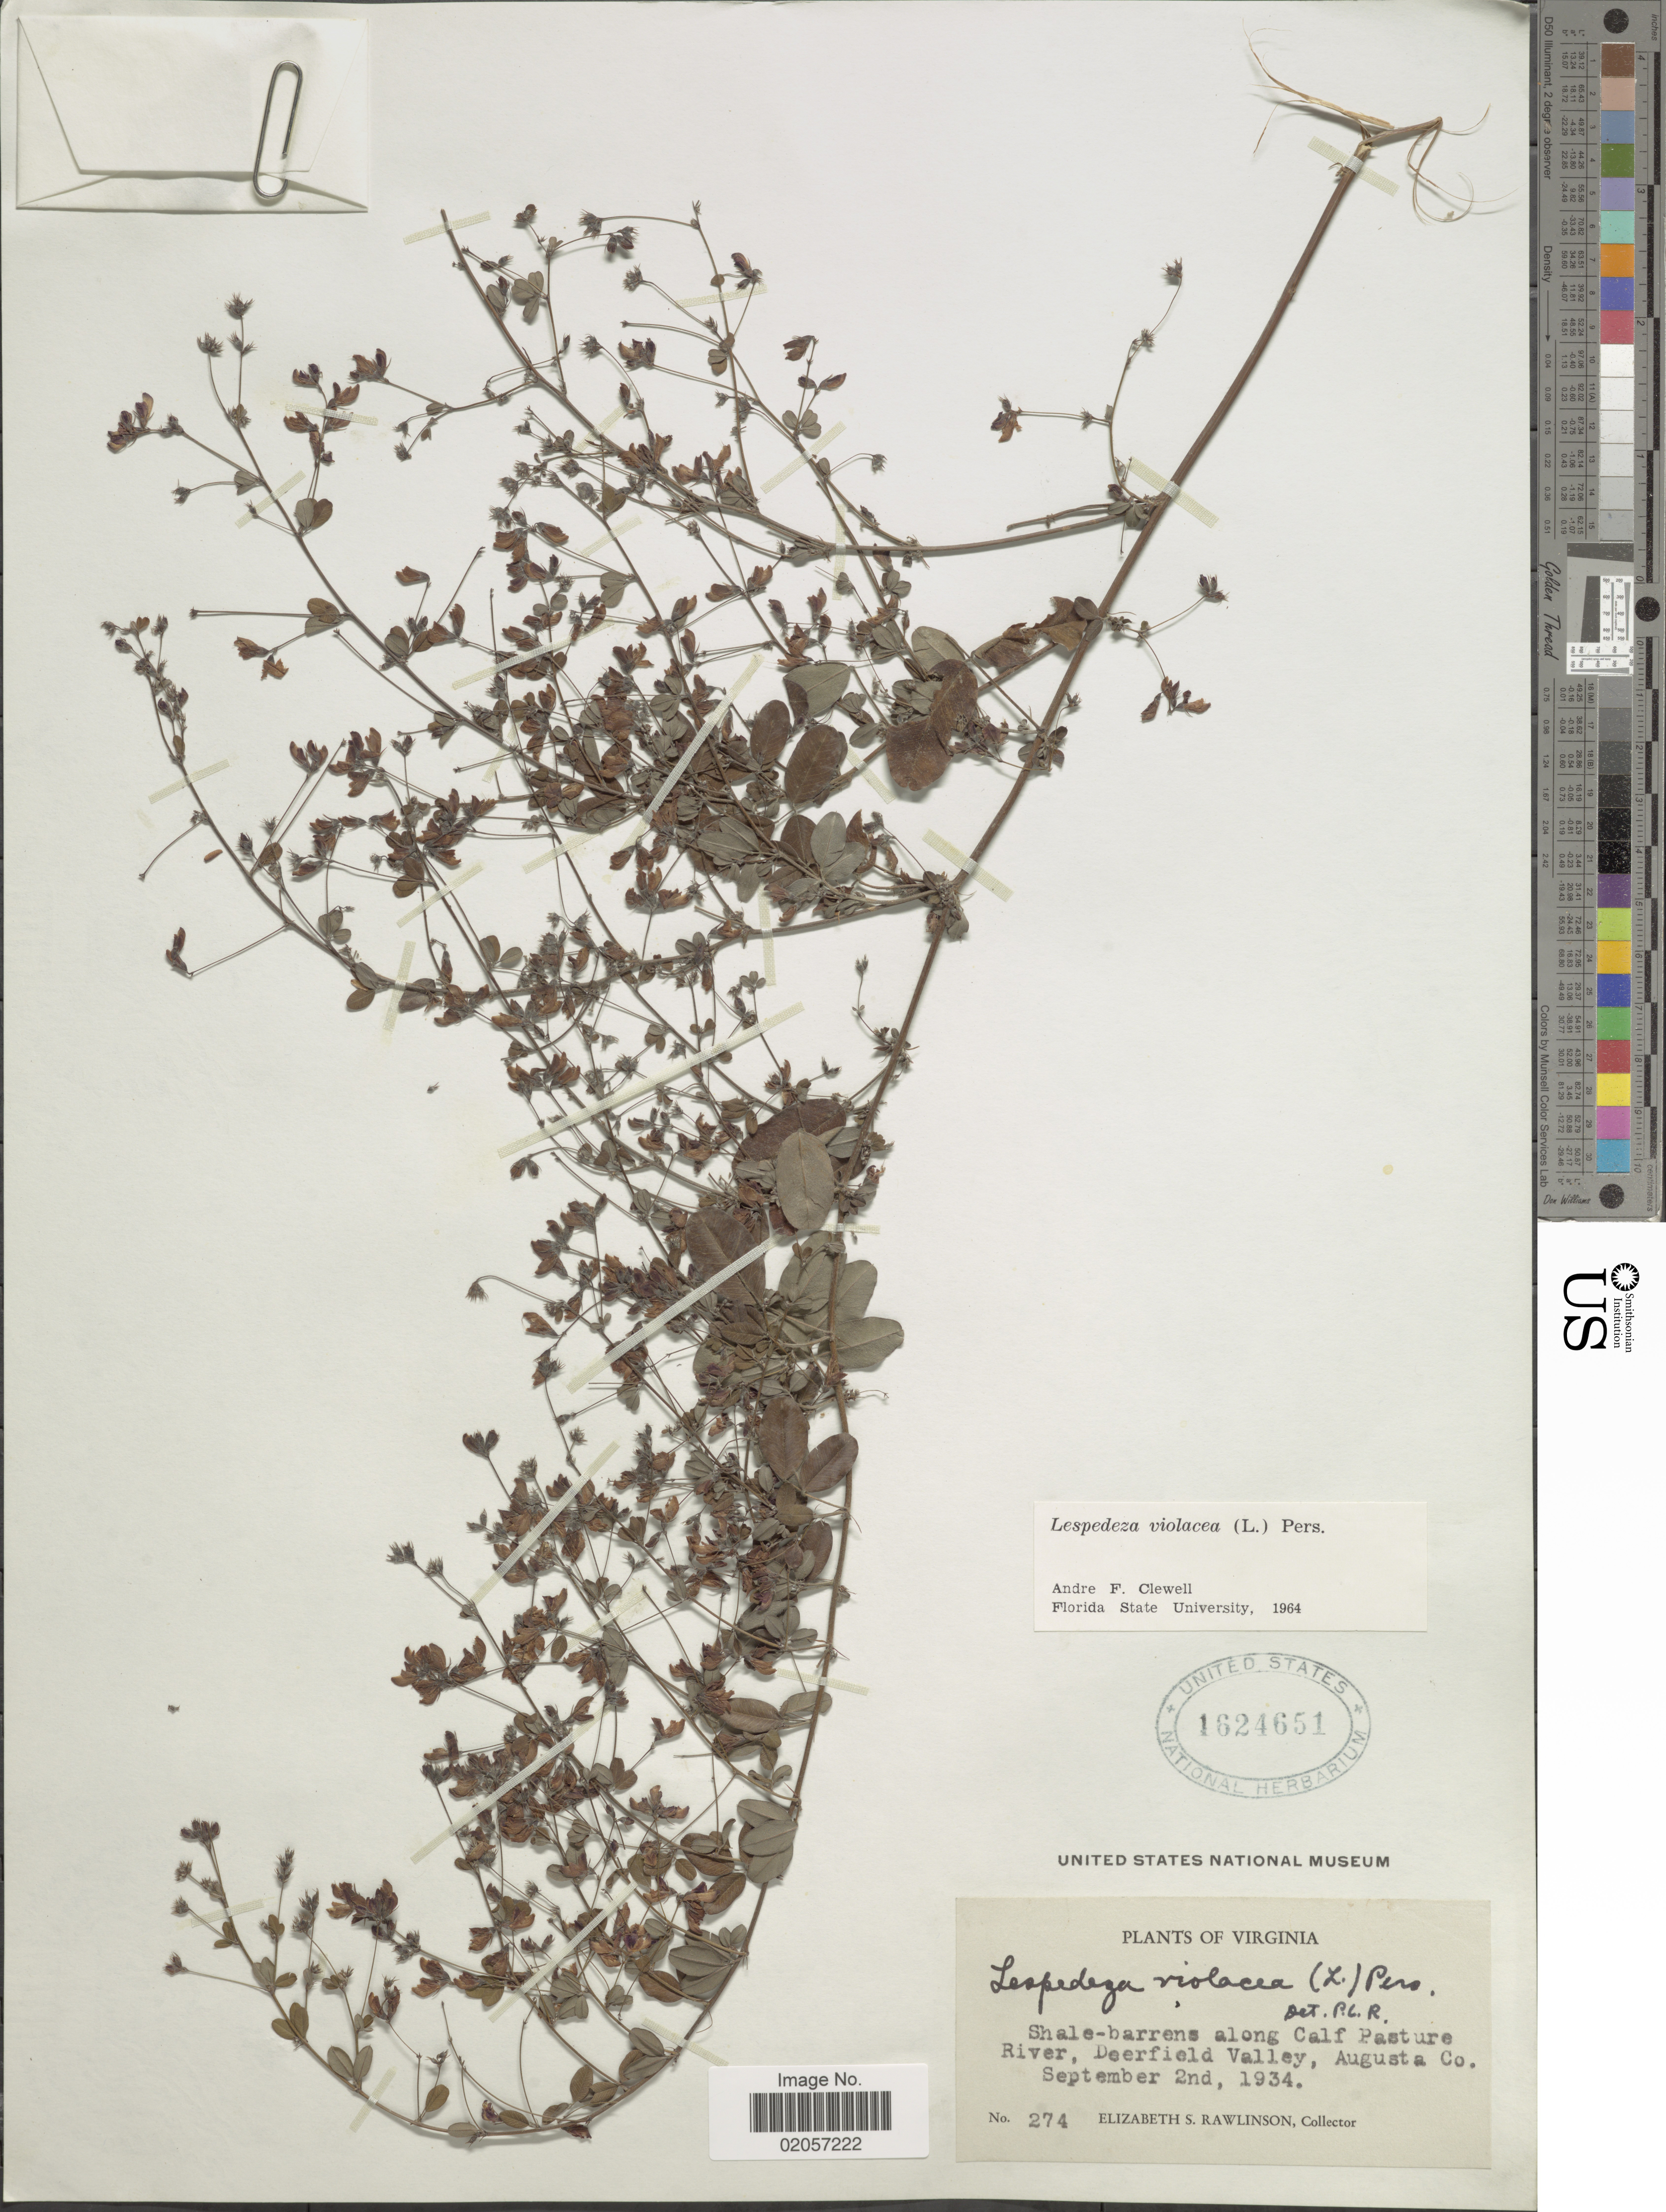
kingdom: Plantae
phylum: Tracheophyta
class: Magnoliopsida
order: Fabales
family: Fabaceae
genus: Lespedeza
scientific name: Lespedeza violacea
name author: (L.) Pers.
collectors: E. S. Rawlinson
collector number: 274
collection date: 1934-09-02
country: United States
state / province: Virginia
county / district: Augusta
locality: Virginia, Shale-barrens along Calf Pasture River, Deerfield Valley, Augusta Co.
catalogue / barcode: US 1624651